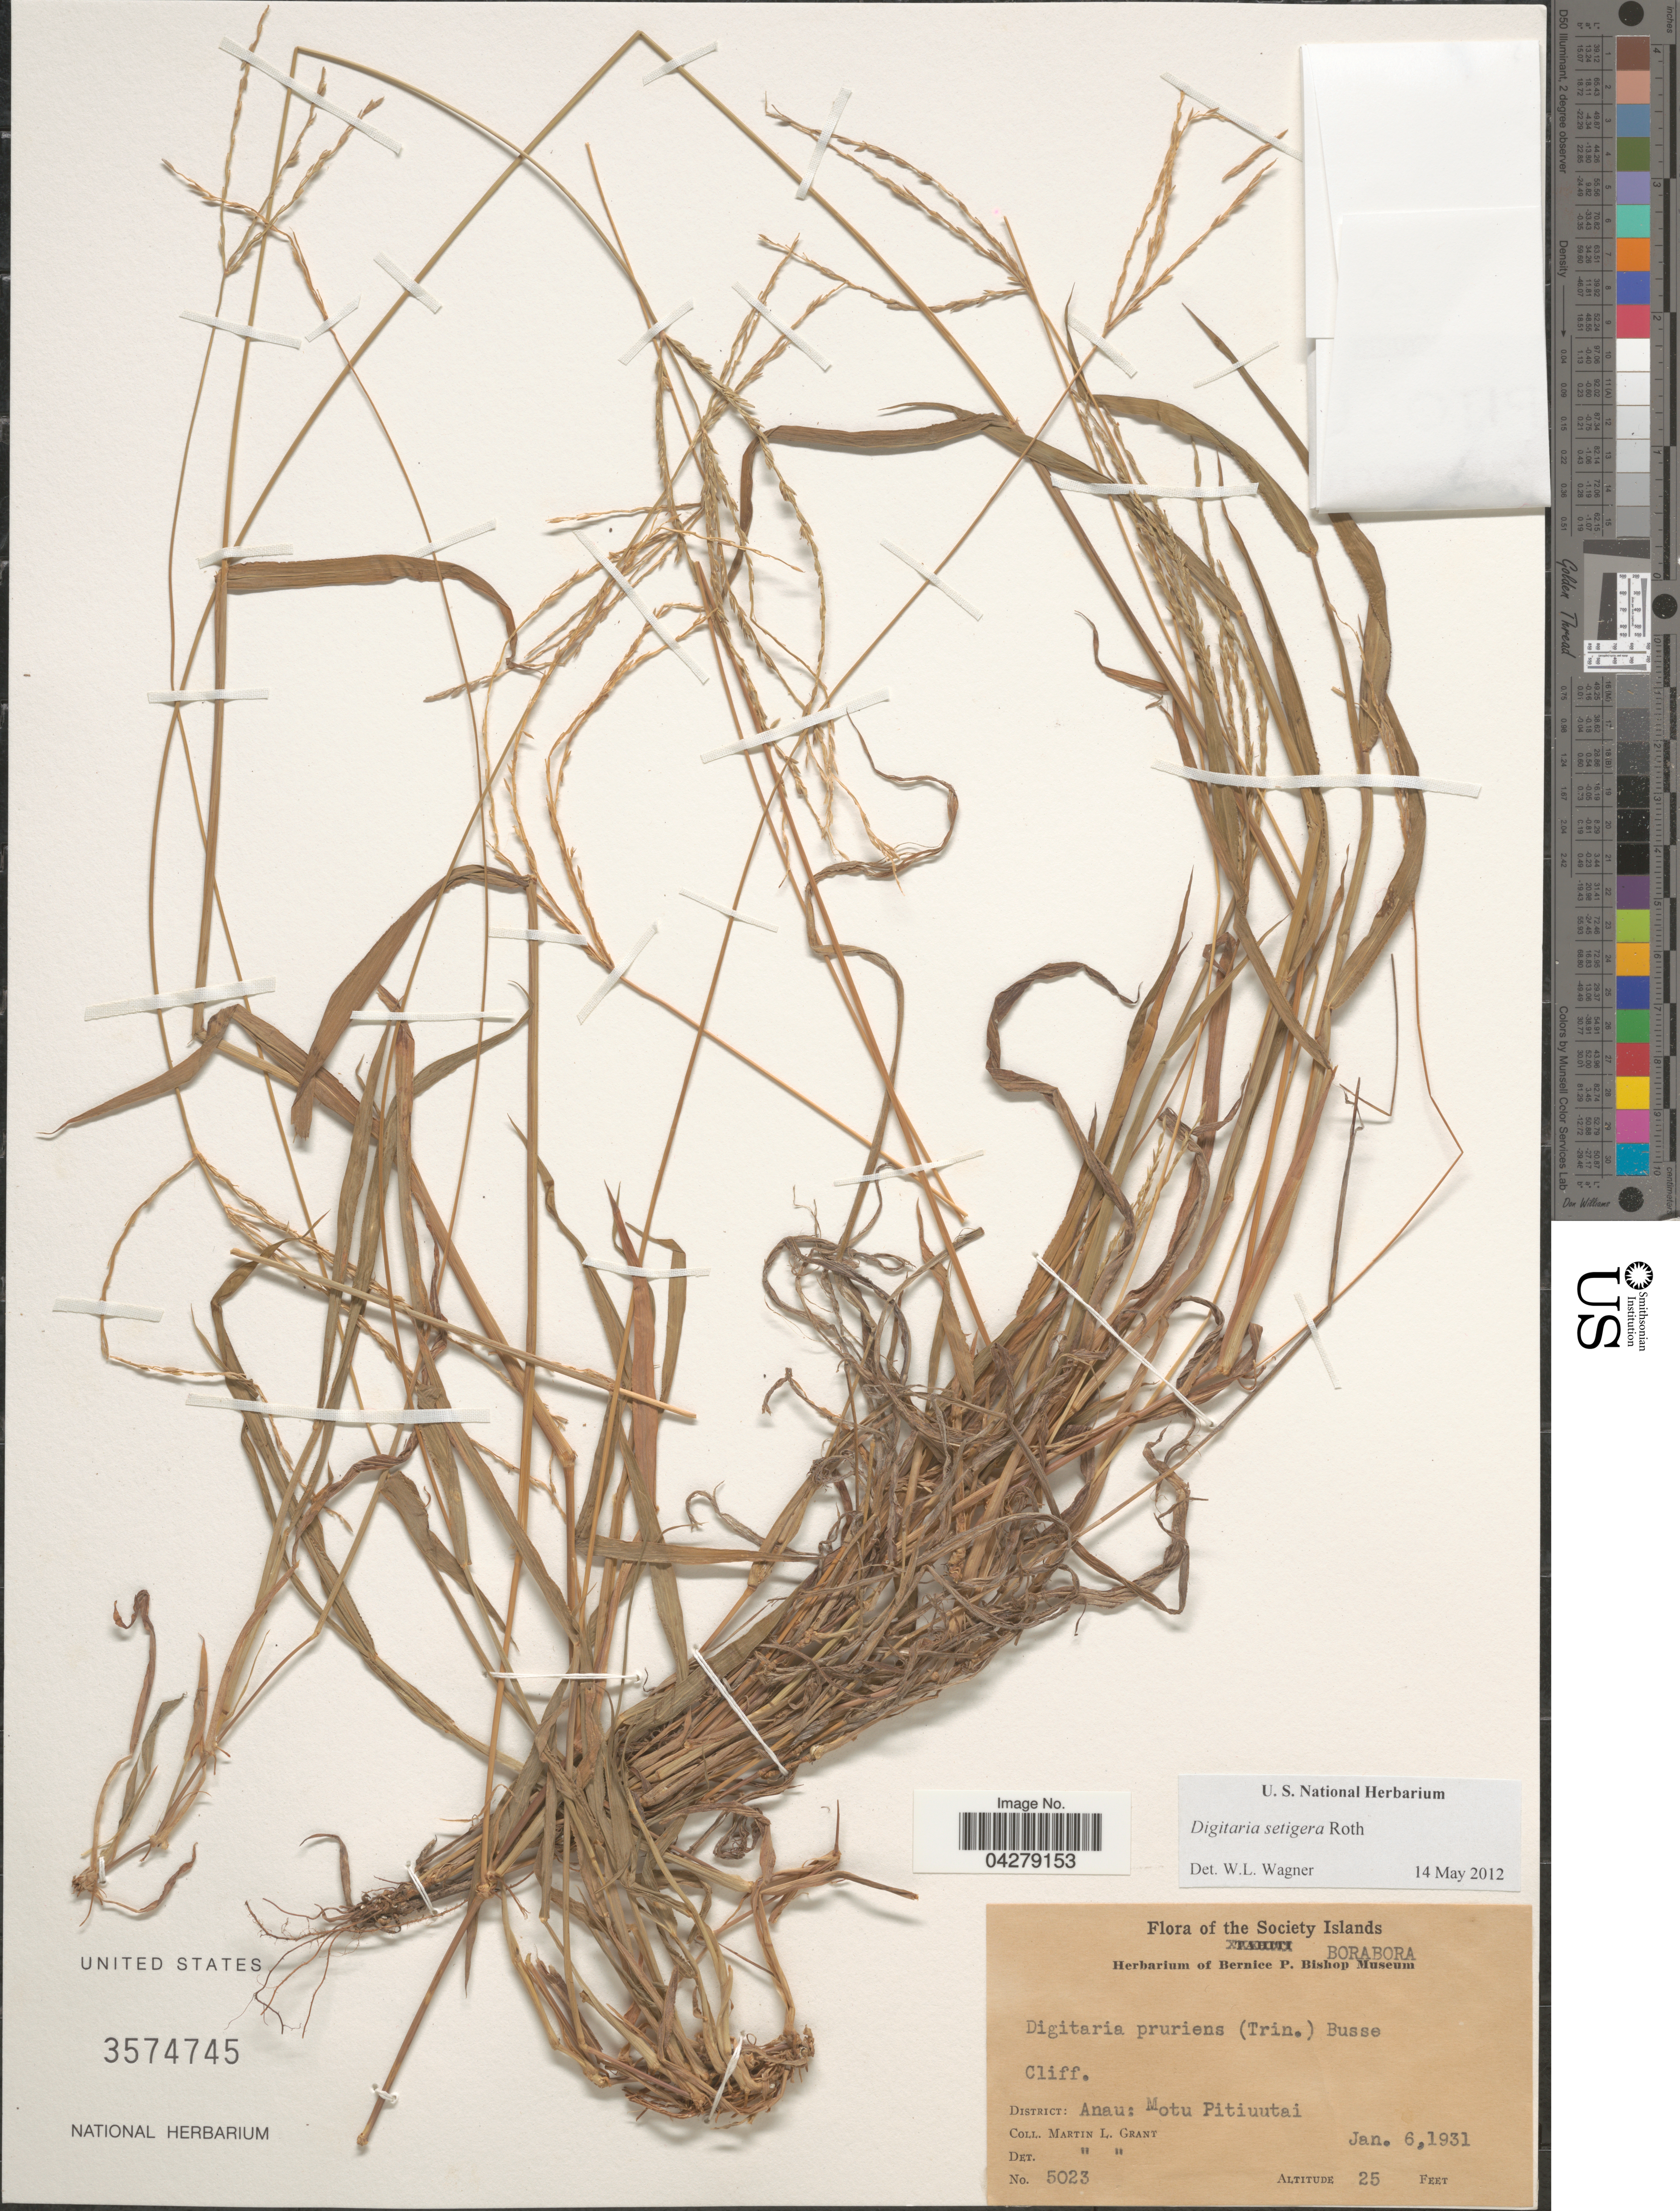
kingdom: Plantae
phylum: Tracheophyta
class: Liliopsida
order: Poales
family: Poaceae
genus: Digitaria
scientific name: Digitaria setigera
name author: Roth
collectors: M. L. Grant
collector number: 5023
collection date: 1931-01-06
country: French Polynesia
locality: Society Islands. Bora Bora. District: Anau: Motu Pitiuutai.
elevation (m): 8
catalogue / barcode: US 3574745